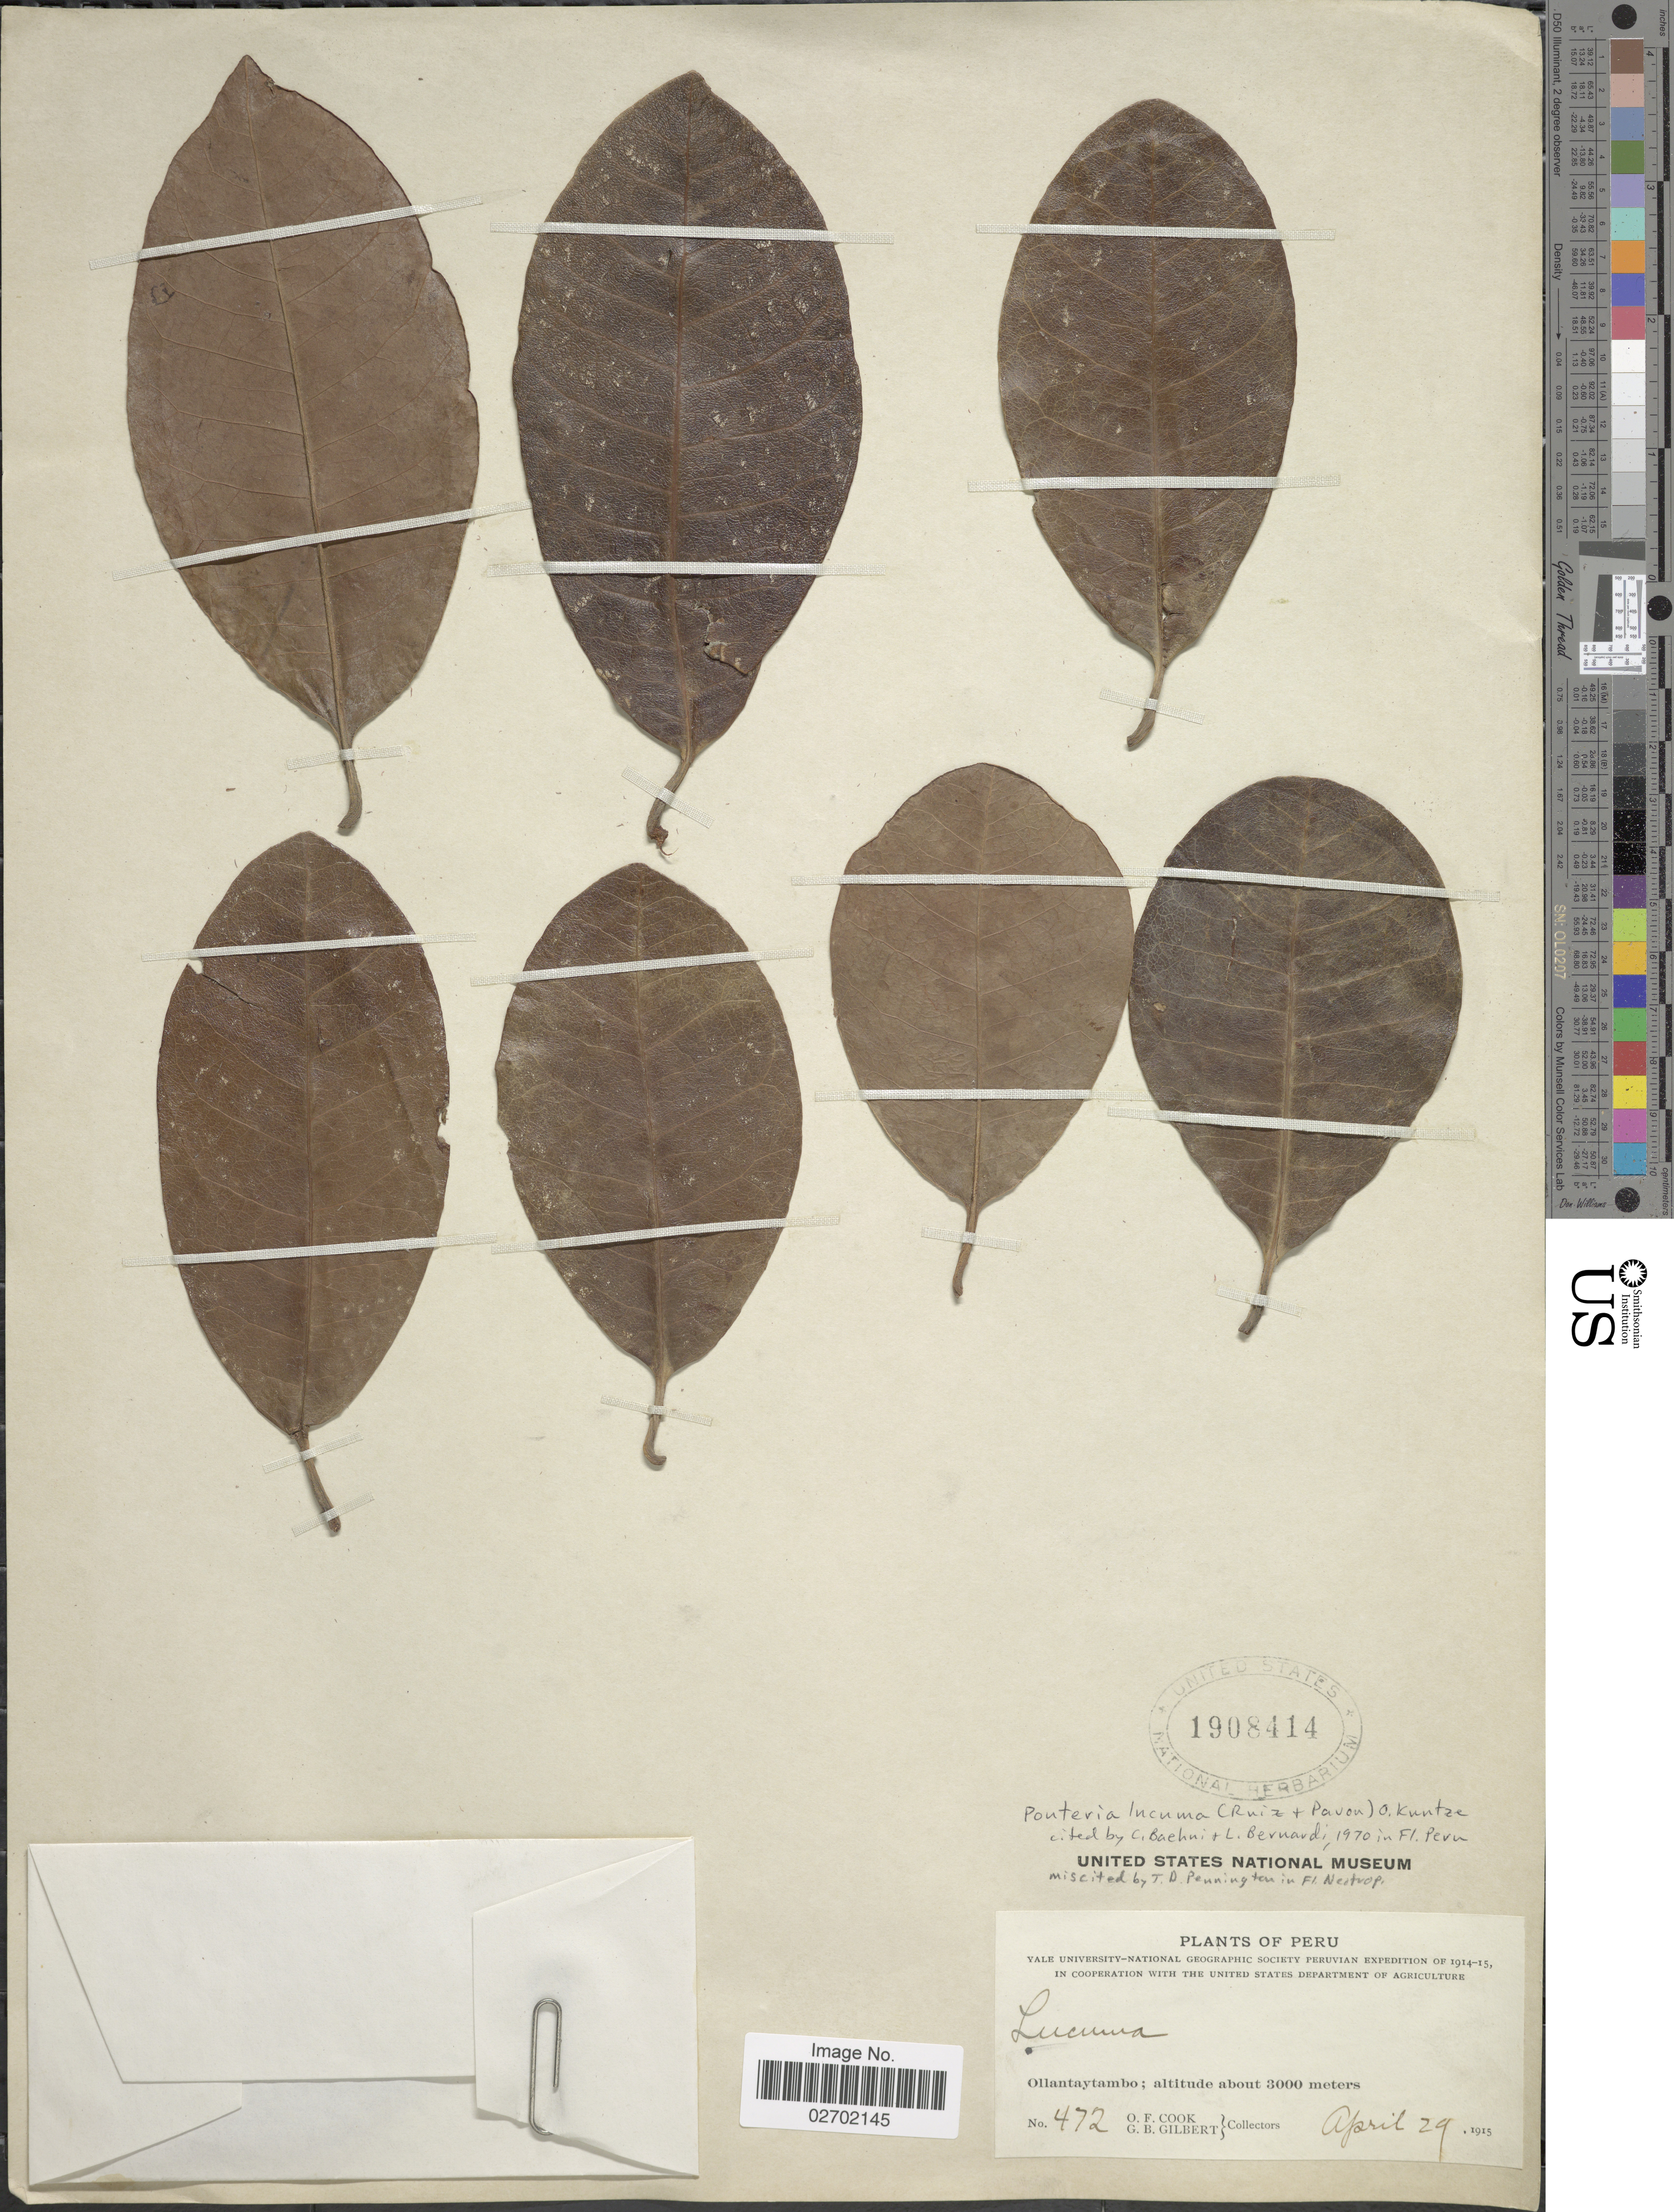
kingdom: Plantae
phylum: Tracheophyta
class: Magnoliopsida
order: Ericales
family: Sapotaceae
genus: Pouteria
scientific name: Pouteria lucuma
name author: (Ruiz & Pav.) Kuntze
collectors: O. F. Cook & G. B. Gilbert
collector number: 472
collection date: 1915-04-29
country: Peru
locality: Ollantaytambo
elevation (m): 3000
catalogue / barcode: US 1908414